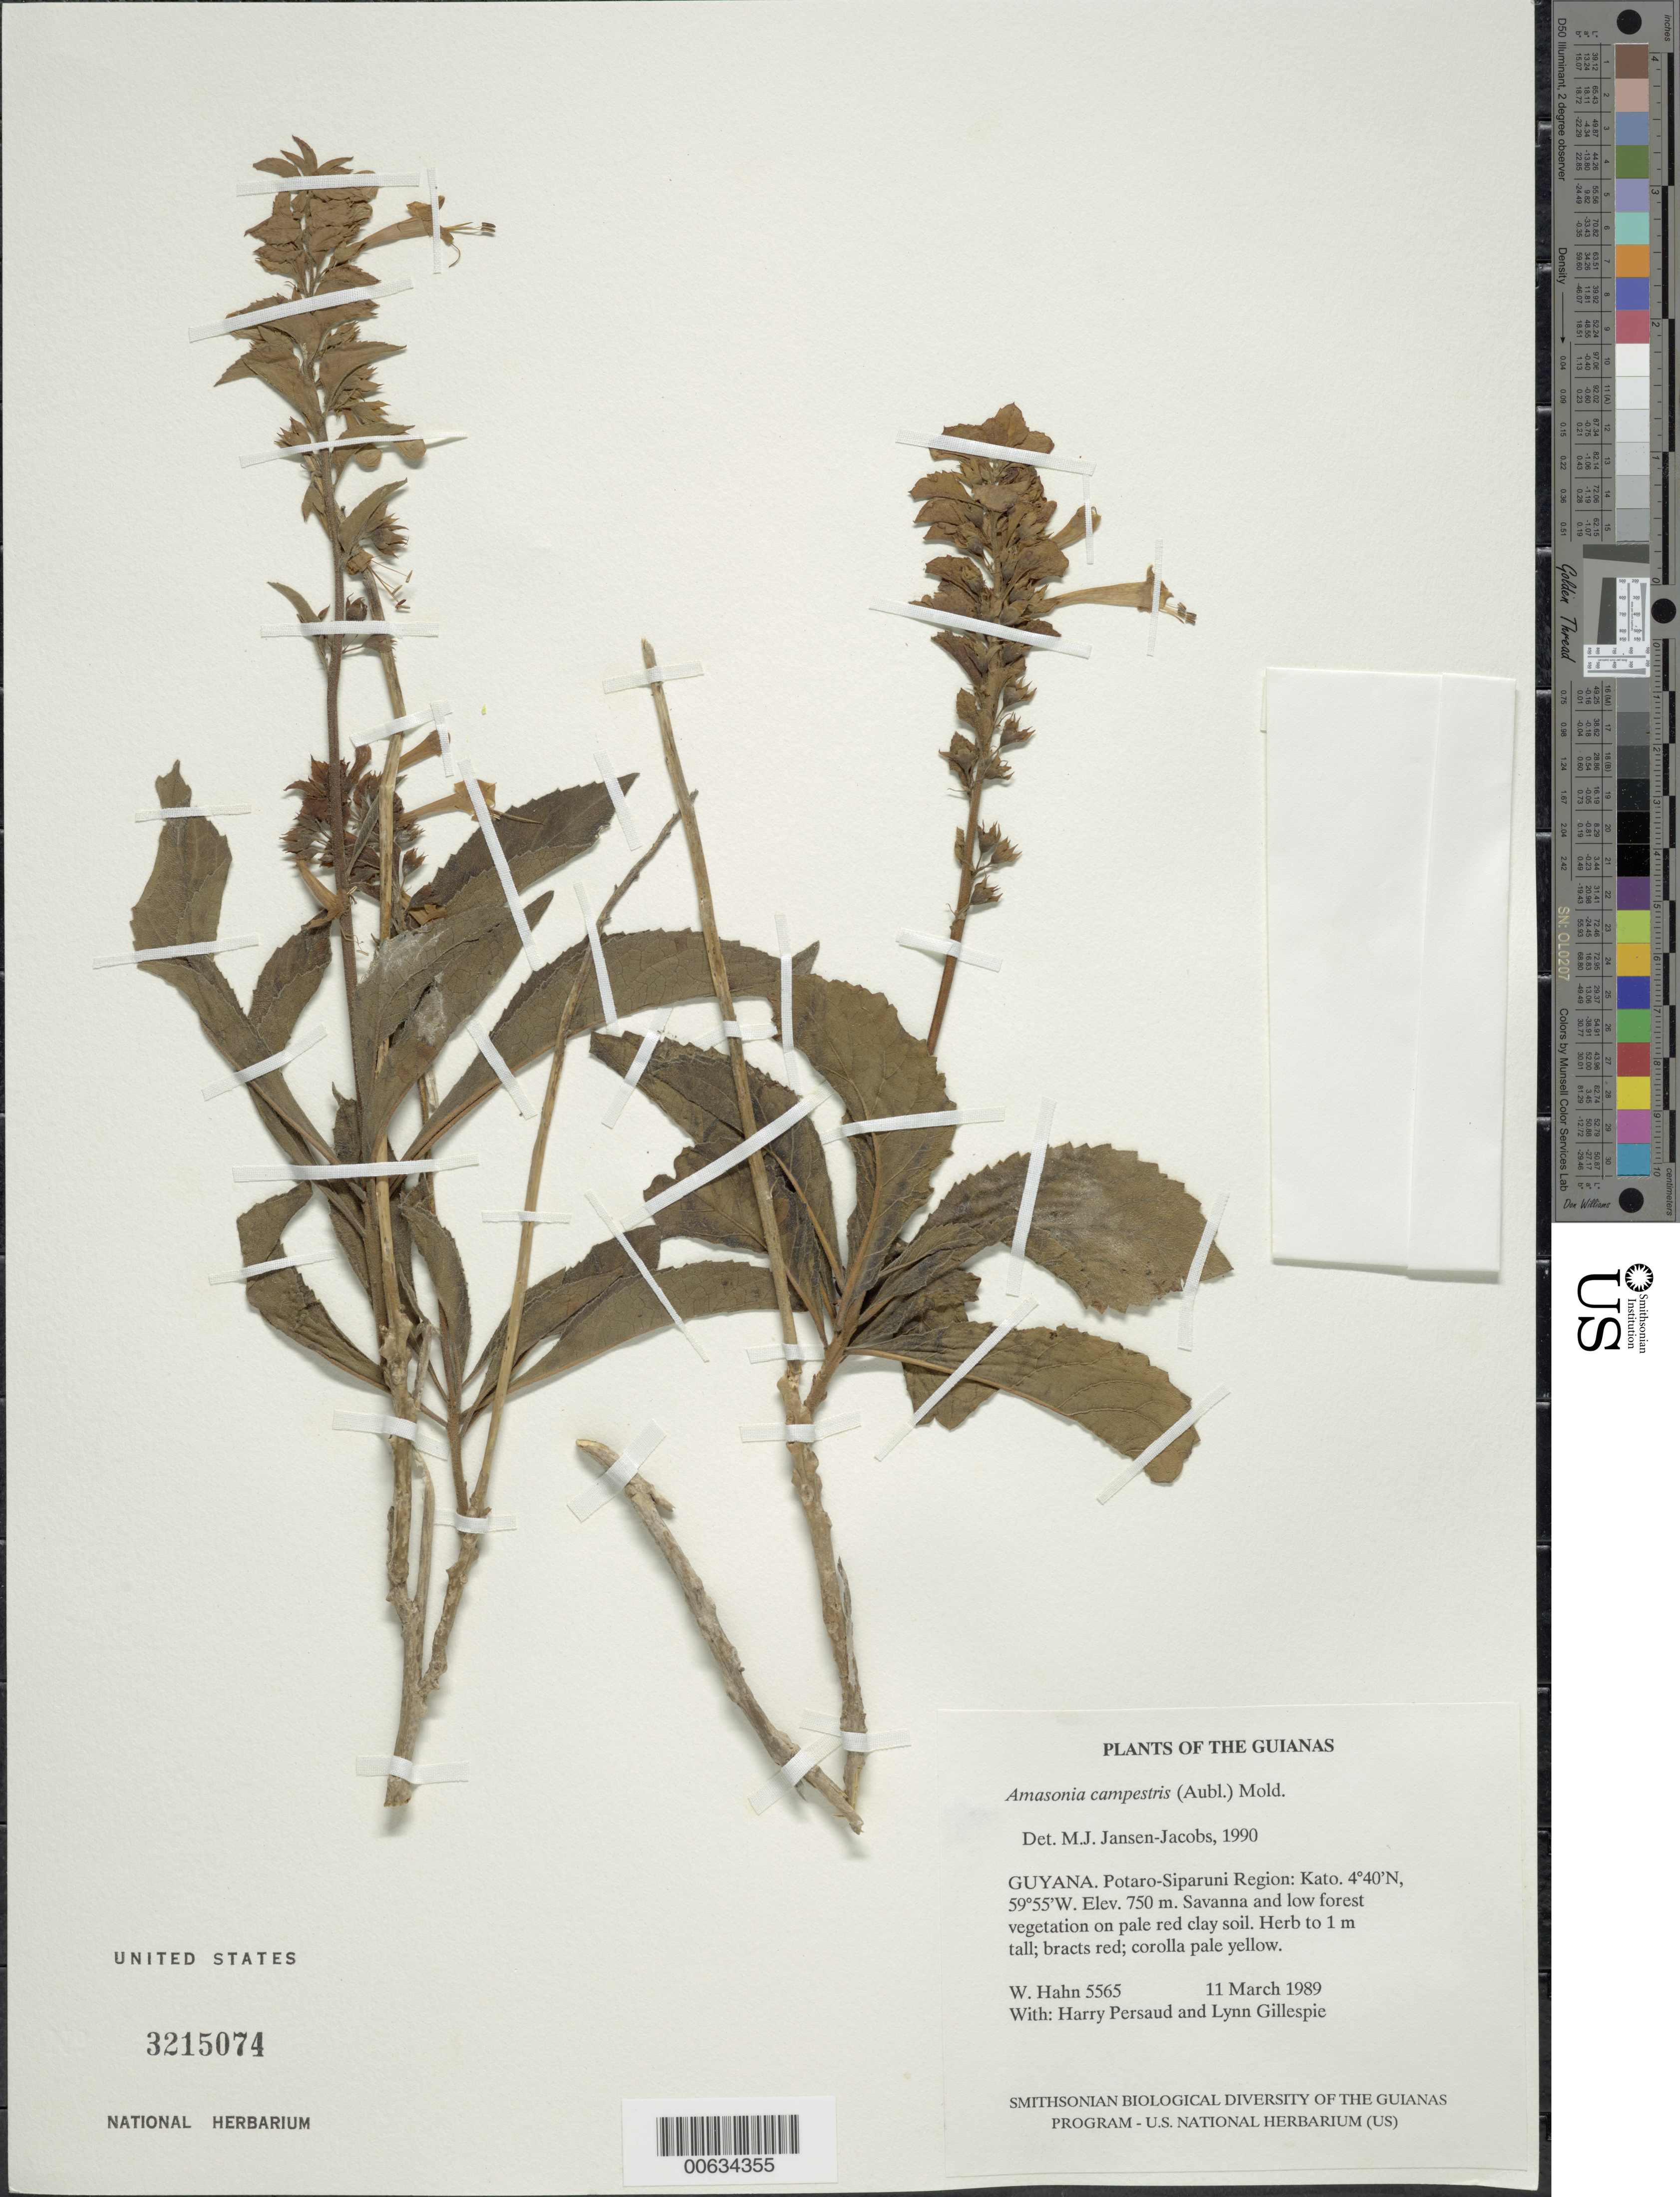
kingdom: Plantae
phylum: Tracheophyta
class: Magnoliopsida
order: Lamiales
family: Lamiaceae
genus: Amasonia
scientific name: Amasonia campestris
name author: (Aubl.) Moldenke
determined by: Jansen-Jacobs, M. J., (U), Nationaal Herbarium Nederland, Utrecht University branch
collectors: W. Hahn, H. Persaud & L. J. Gillespie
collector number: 5565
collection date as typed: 11 March 1989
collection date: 1989-03-11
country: Guyana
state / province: Potaro-Siparuni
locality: Kato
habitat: Savanna and low forest vegetation on pale red clay soil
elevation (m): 750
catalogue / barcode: US 3215074